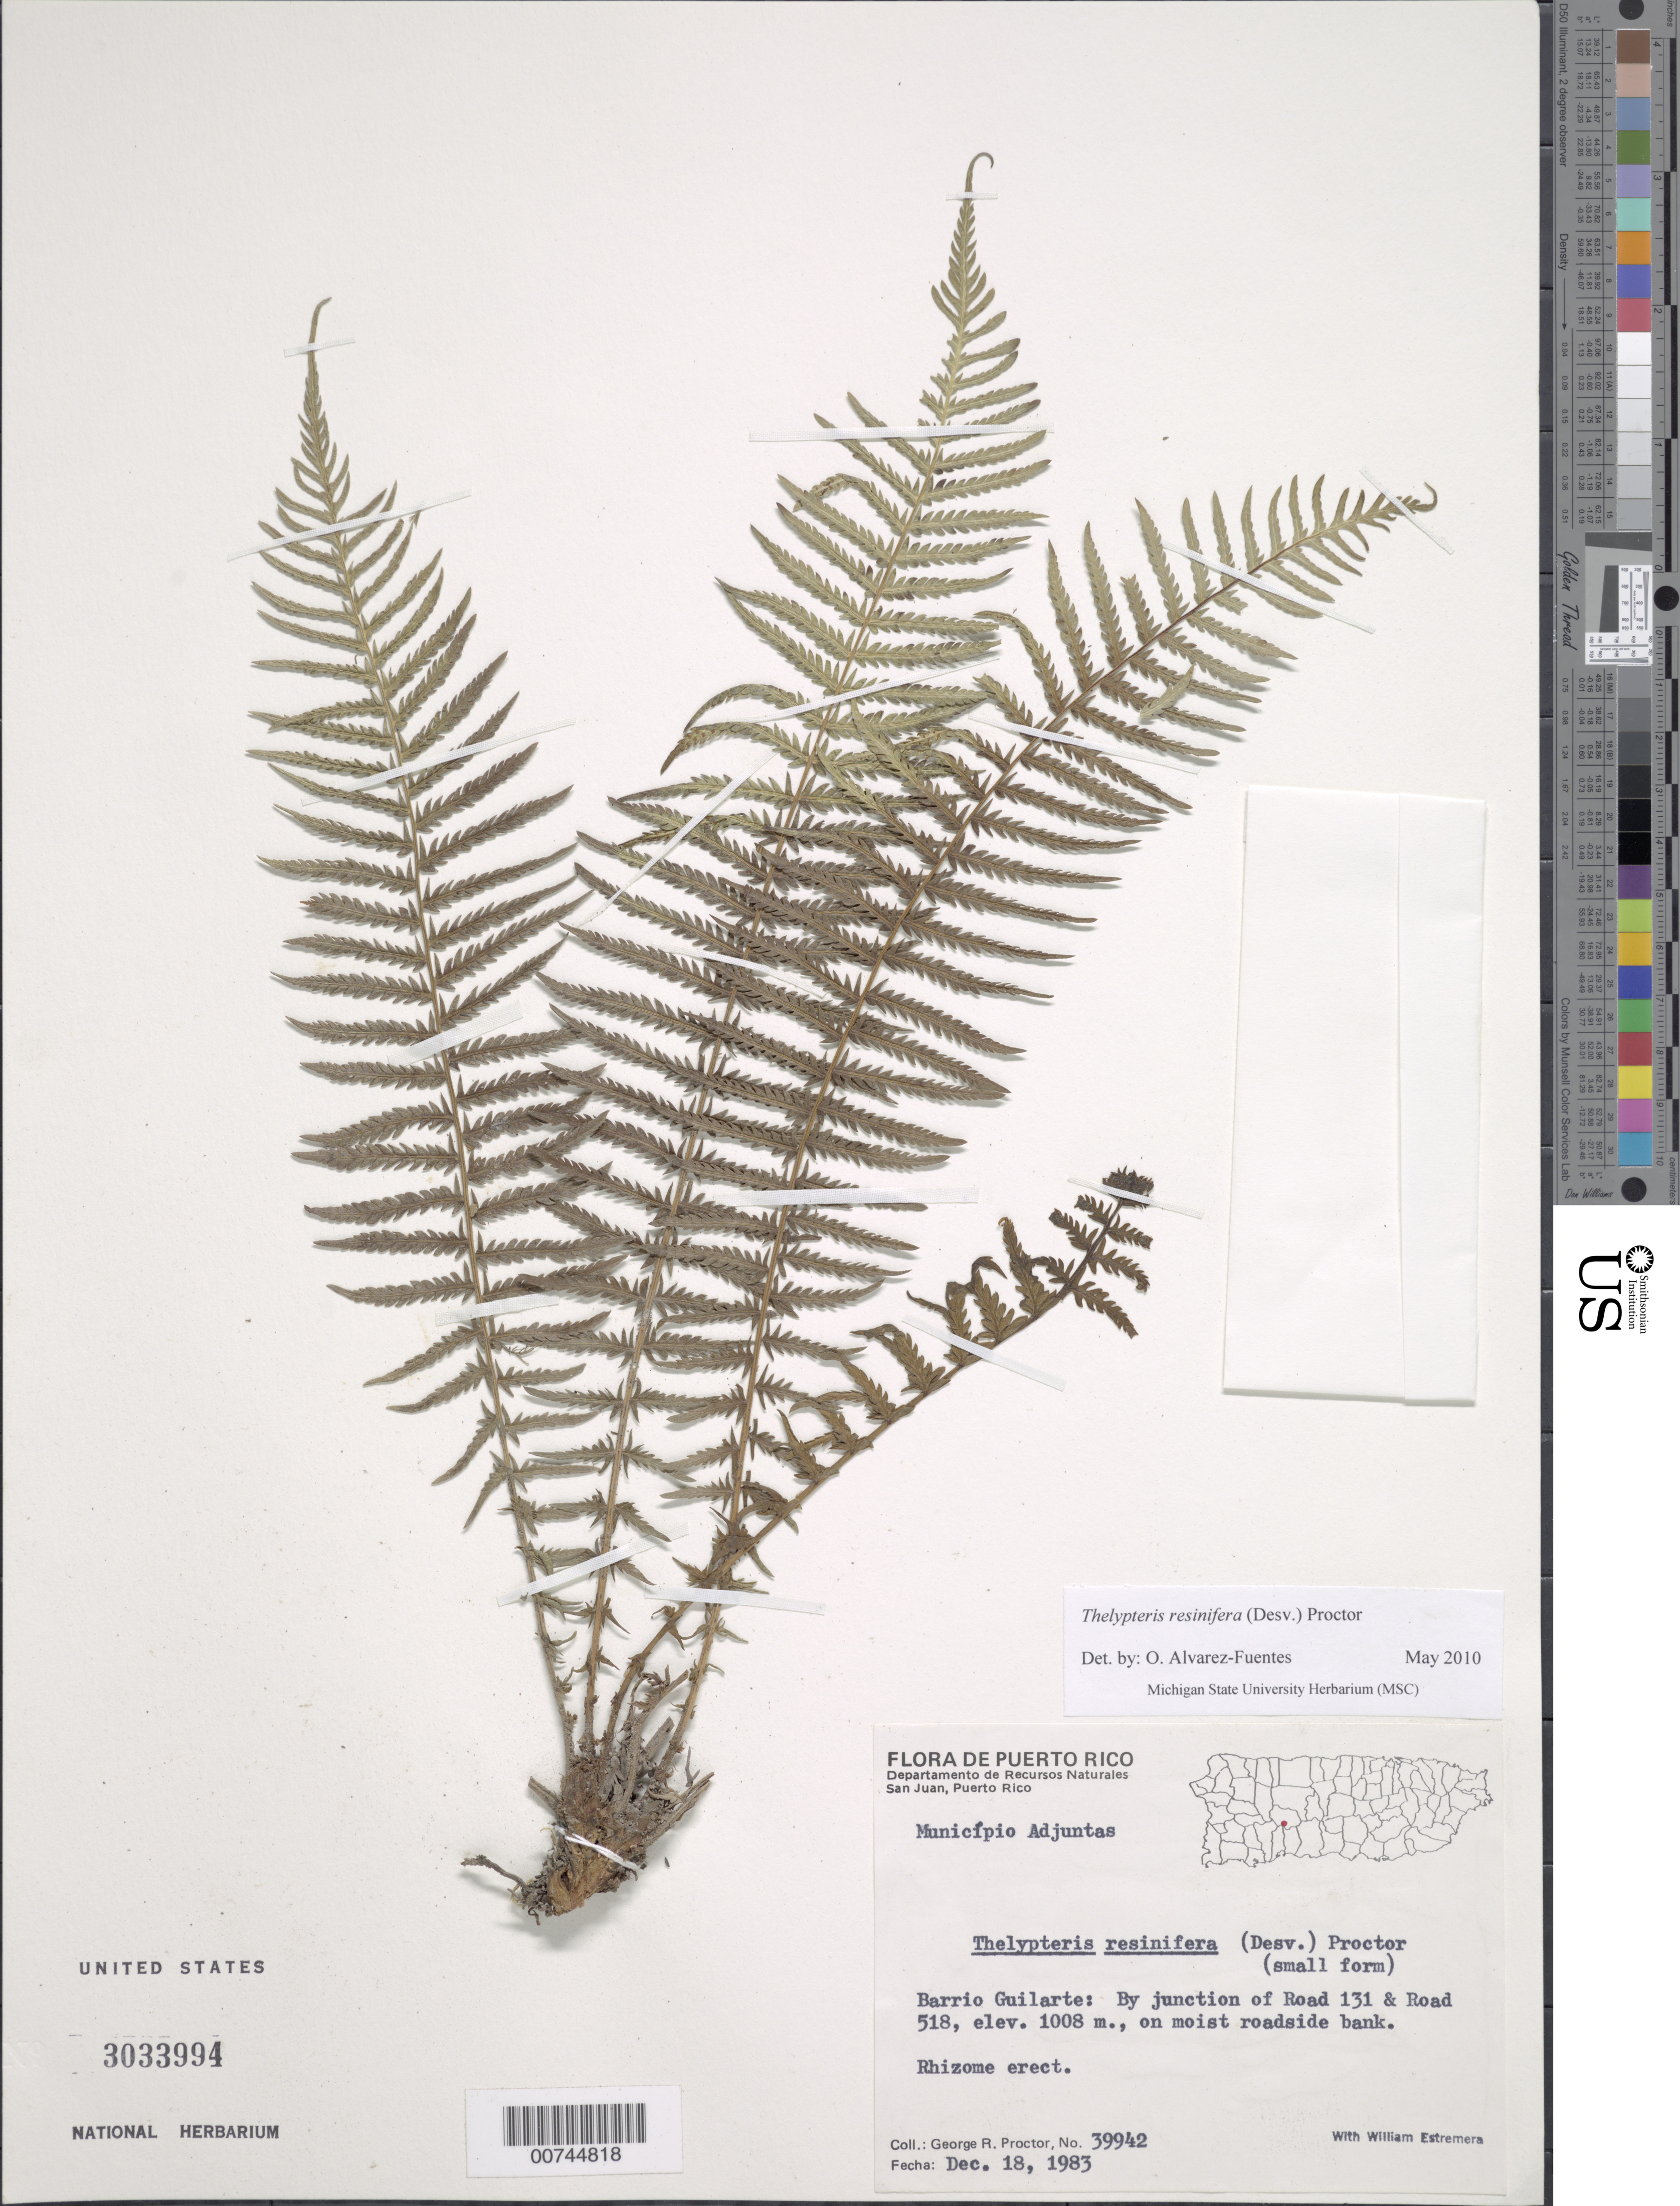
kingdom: Plantae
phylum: Tracheophyta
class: Polypodiopsida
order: Polypodiales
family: Thelypteridaceae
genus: Amauropelta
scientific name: Amauropelta resinifera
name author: (Desv.) Pic. Serm.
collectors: G. R. Proctor & W. Estremera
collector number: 39942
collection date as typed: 18 Dec 1983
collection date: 1983-12-18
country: Puerto Rico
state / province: Adjuntas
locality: Barrio Guilarte: By junction of Road 131 & Road 518, Municipio Adjuntas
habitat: On moist roadside bank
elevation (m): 1008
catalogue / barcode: US 3033994